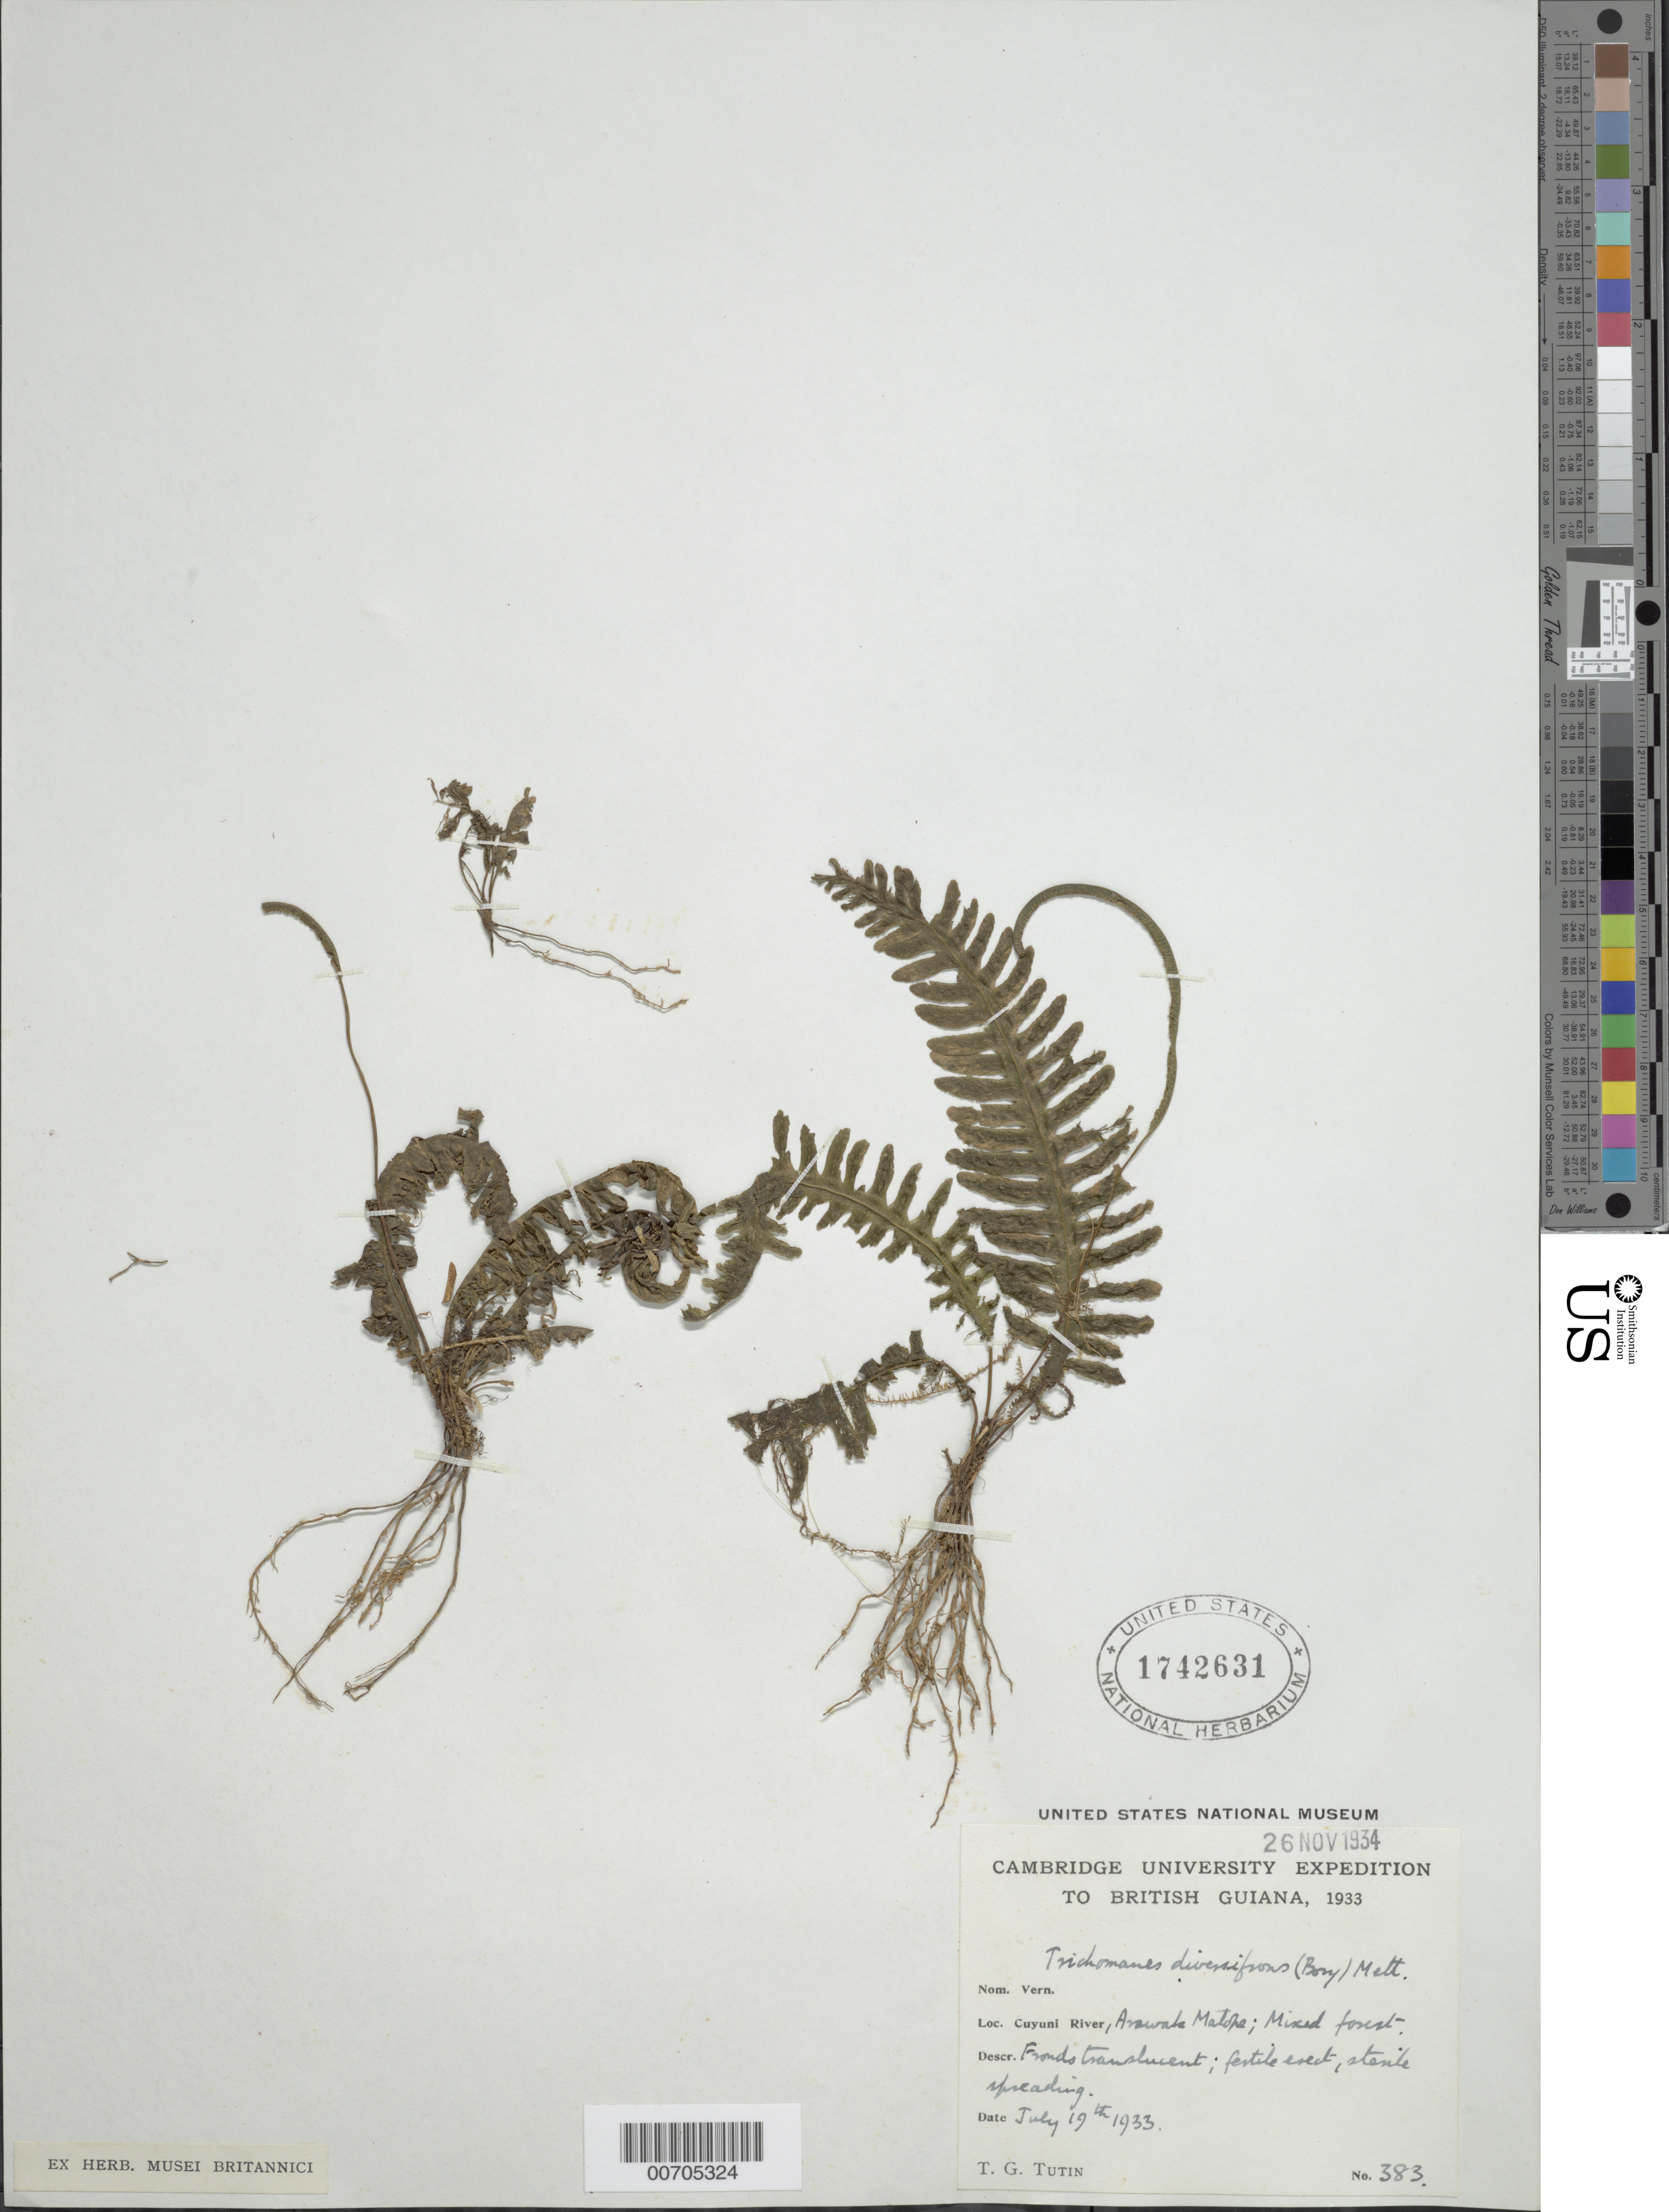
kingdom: Plantae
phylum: Tracheophyta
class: Polypodiopsida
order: Hymenophyllales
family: Hymenophyllaceae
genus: Trichomanes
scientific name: Trichomanes diversifrons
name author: (Bory) Mett. ex Sadeb.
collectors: T. G. Tutin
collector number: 383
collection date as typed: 19-Jul-33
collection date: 1933-07-19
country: Guyana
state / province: Cuyuni-Mazaruni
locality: Arawak Matope, Cuyuni R.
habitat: Mixed forest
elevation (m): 91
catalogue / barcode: US 1742631